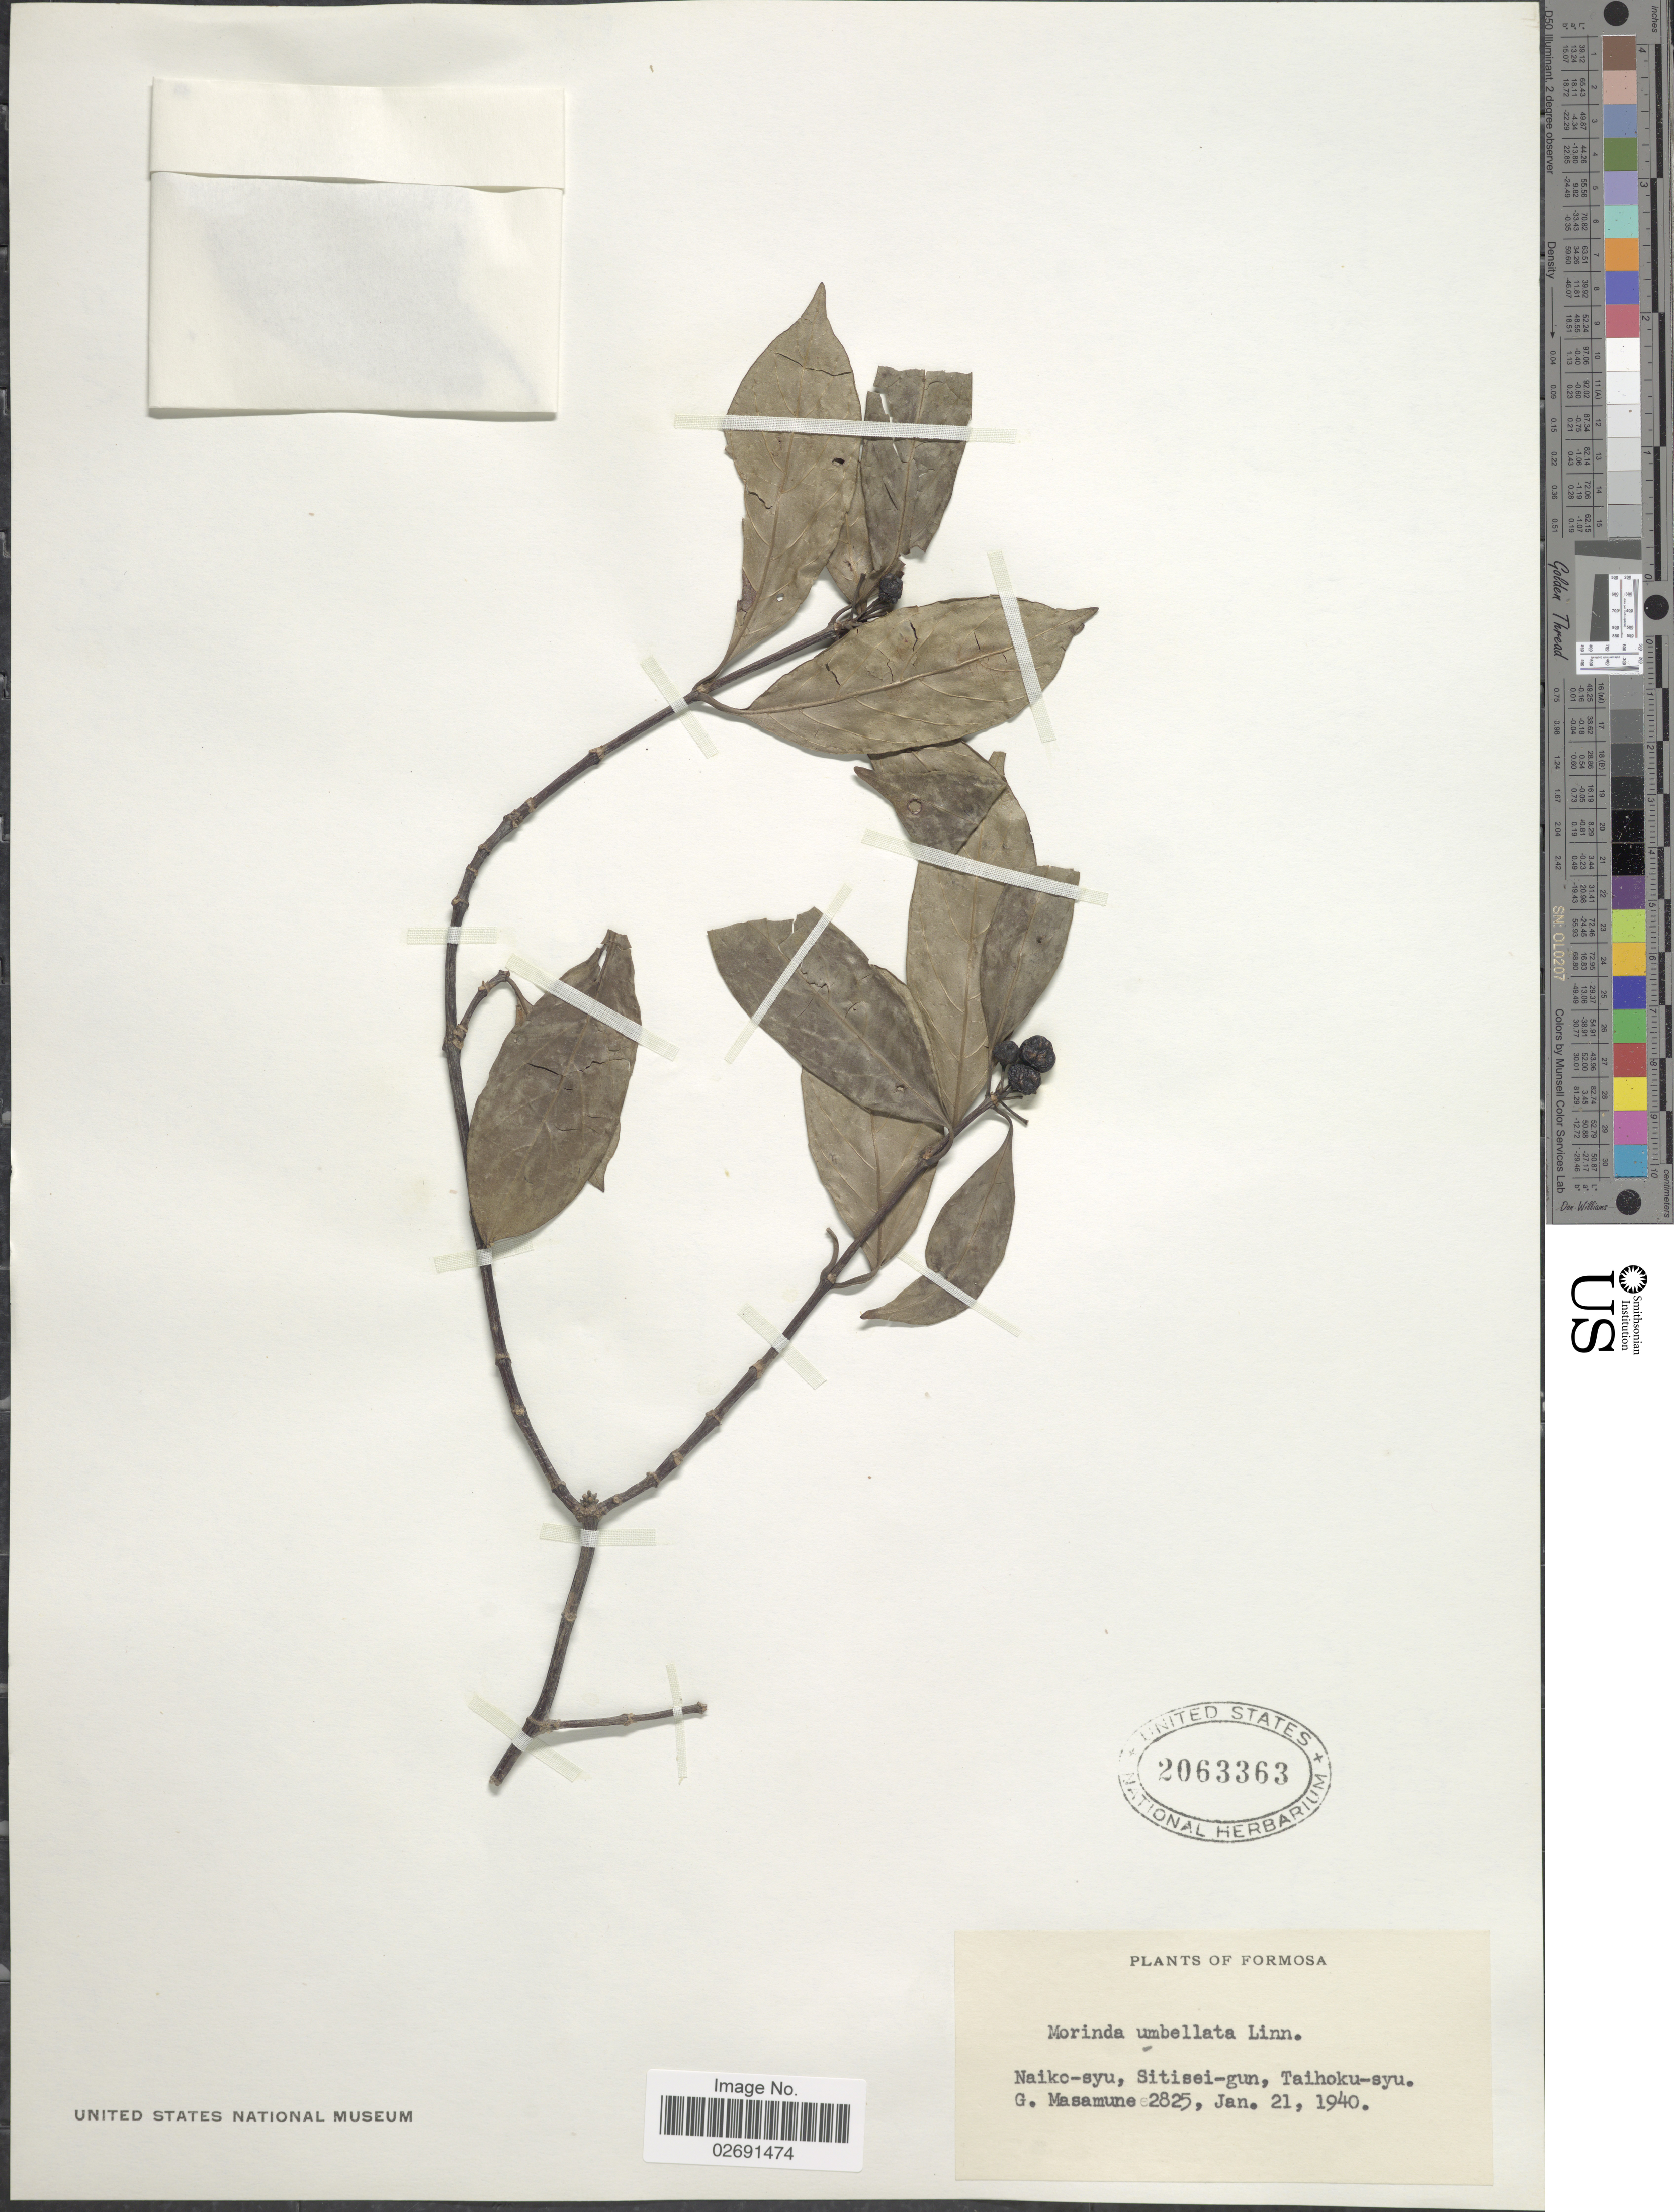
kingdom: Plantae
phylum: Tracheophyta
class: Magnoliopsida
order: Gentianales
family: Rubiaceae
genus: Gynochthodes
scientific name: Gynochthodes umbellata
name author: (L.) Razafim. & B. Bremer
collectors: G. Masamune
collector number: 2825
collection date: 1940-01-21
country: Taiwan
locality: Formosa, Naiko-syum Sitisei-gun, Taihoku-syu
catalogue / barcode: US 2063363